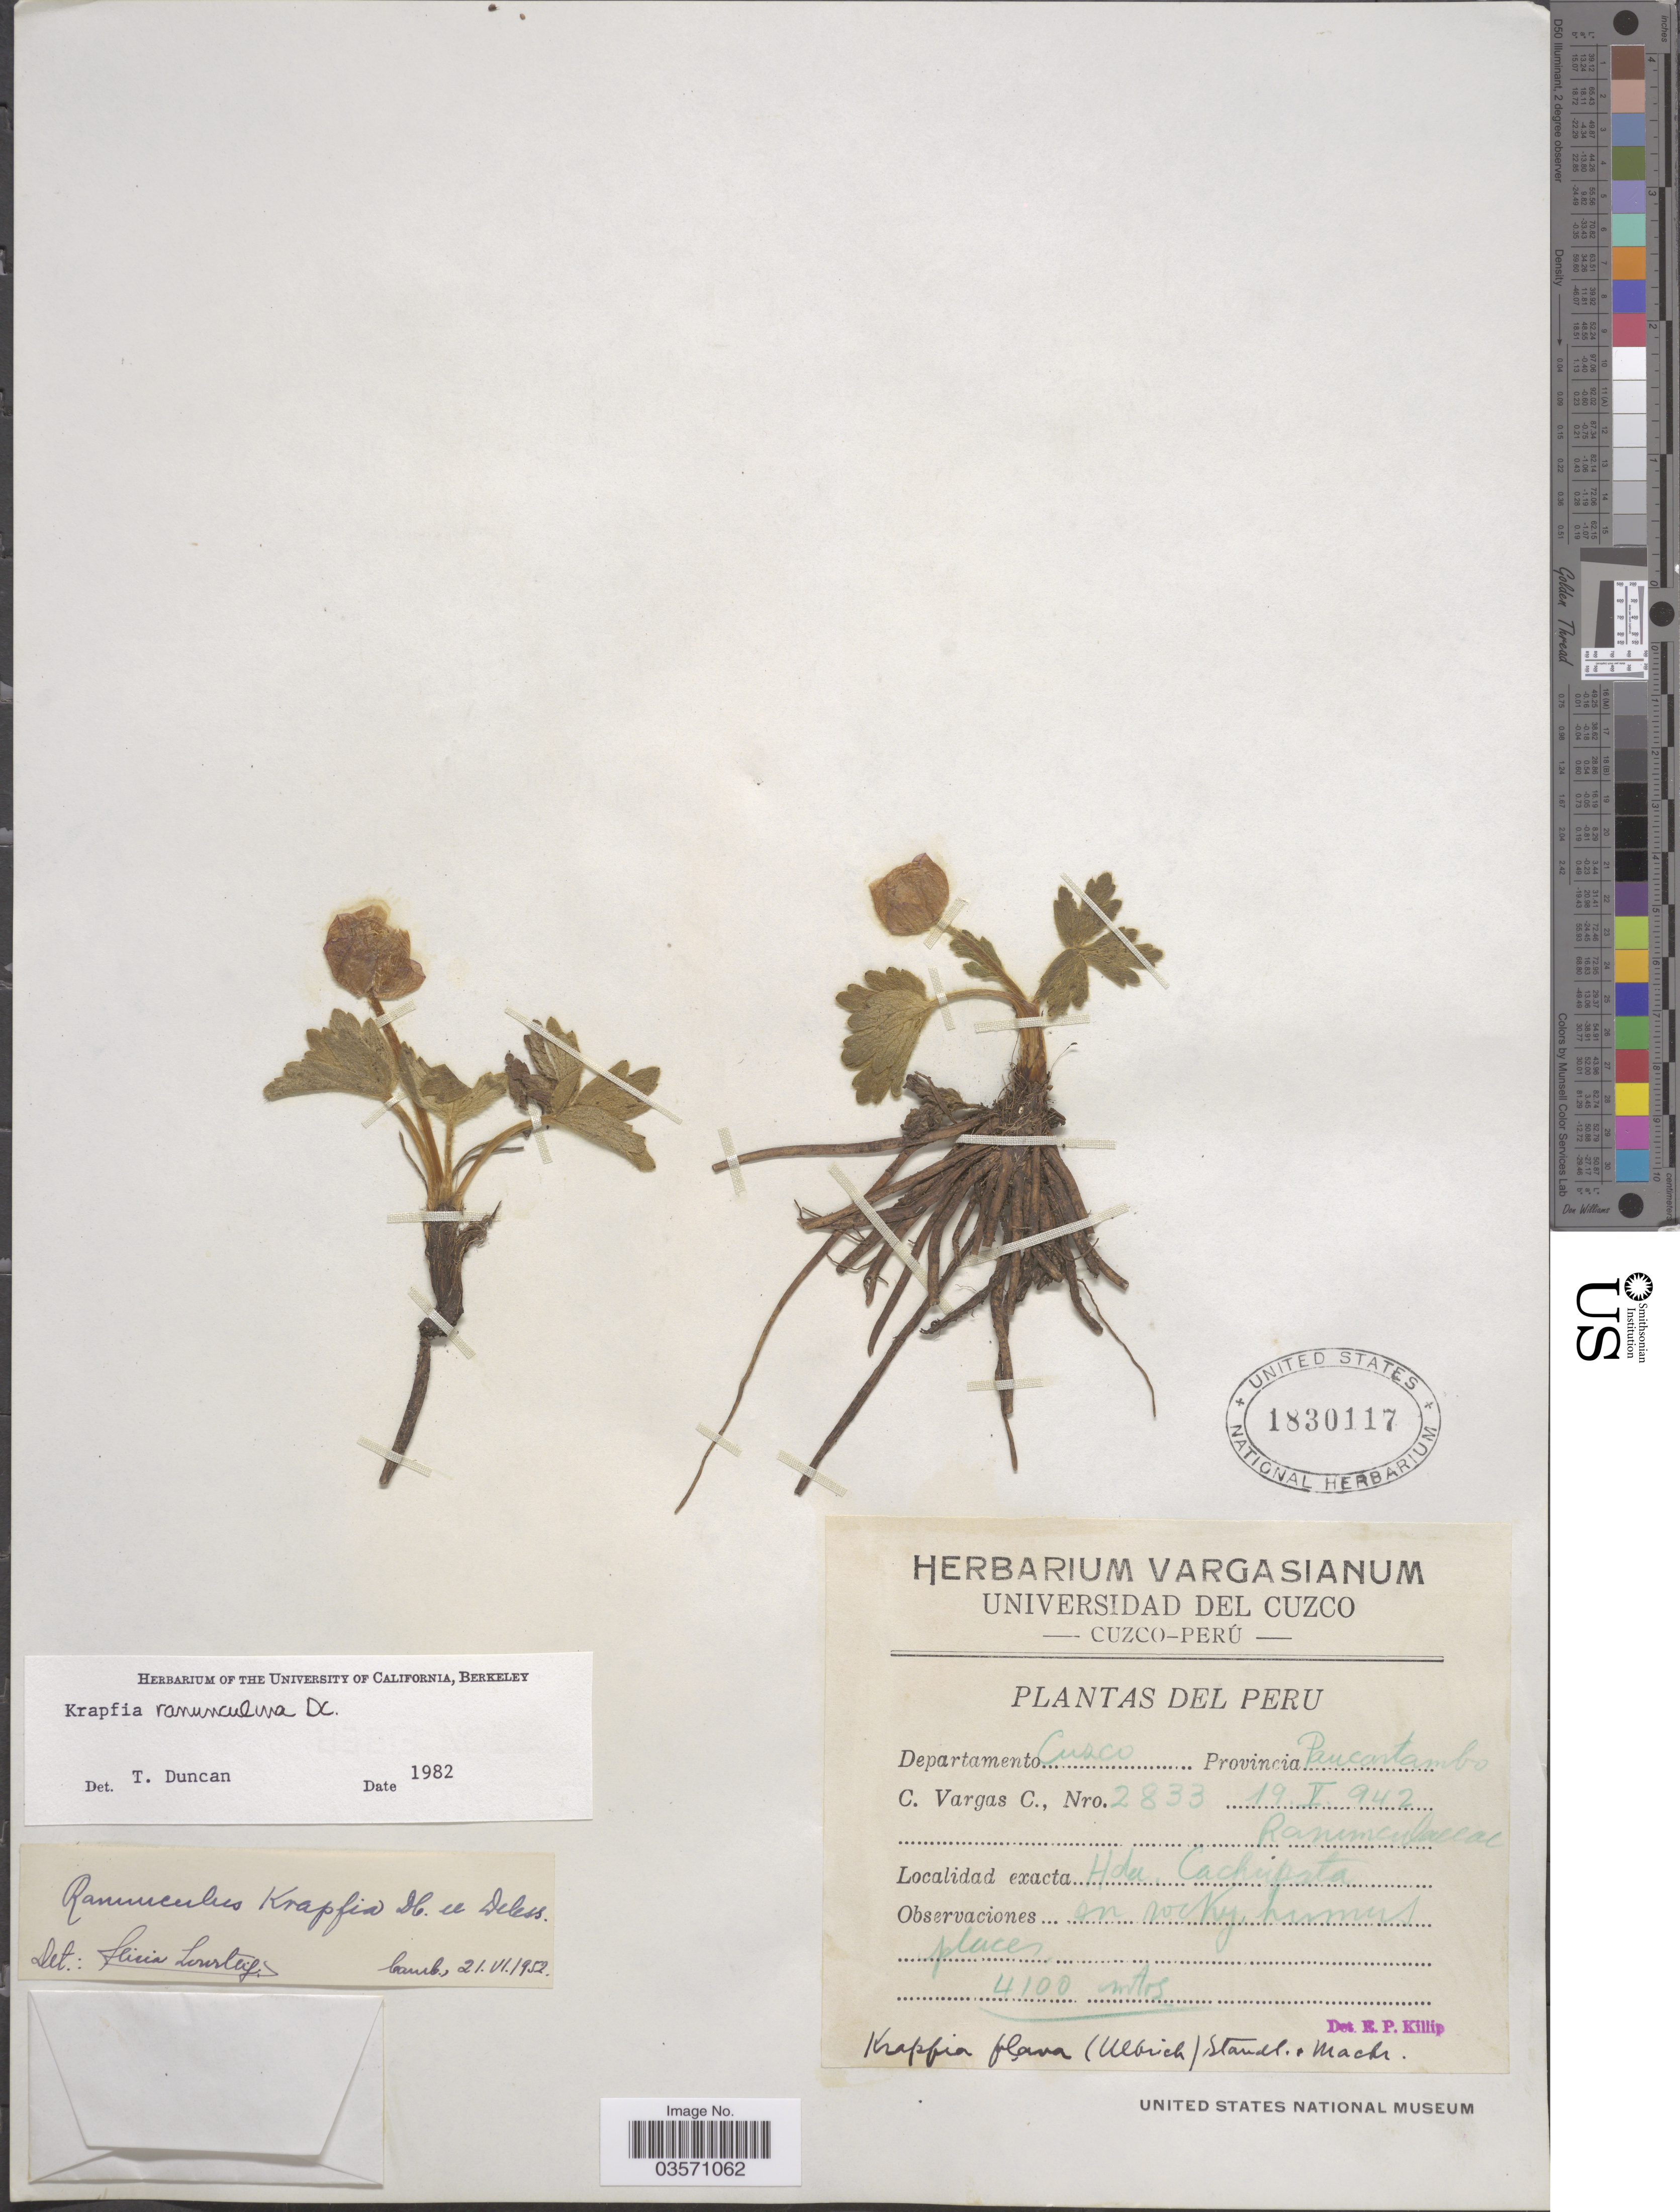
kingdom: Plantae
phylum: Tracheophyta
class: Magnoliopsida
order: Ranunculales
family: Ranunculaceae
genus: Ranunculus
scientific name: Ranunculus ranunculinus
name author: (Nutt.) Rydb.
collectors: C. Vargas Calderón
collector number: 2833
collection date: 1942-05-19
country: Peru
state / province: Cusco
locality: Departamento Cuzco, Provincia Paucartambo. Hda. Cachupata.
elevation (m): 4100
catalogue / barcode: US 1830117